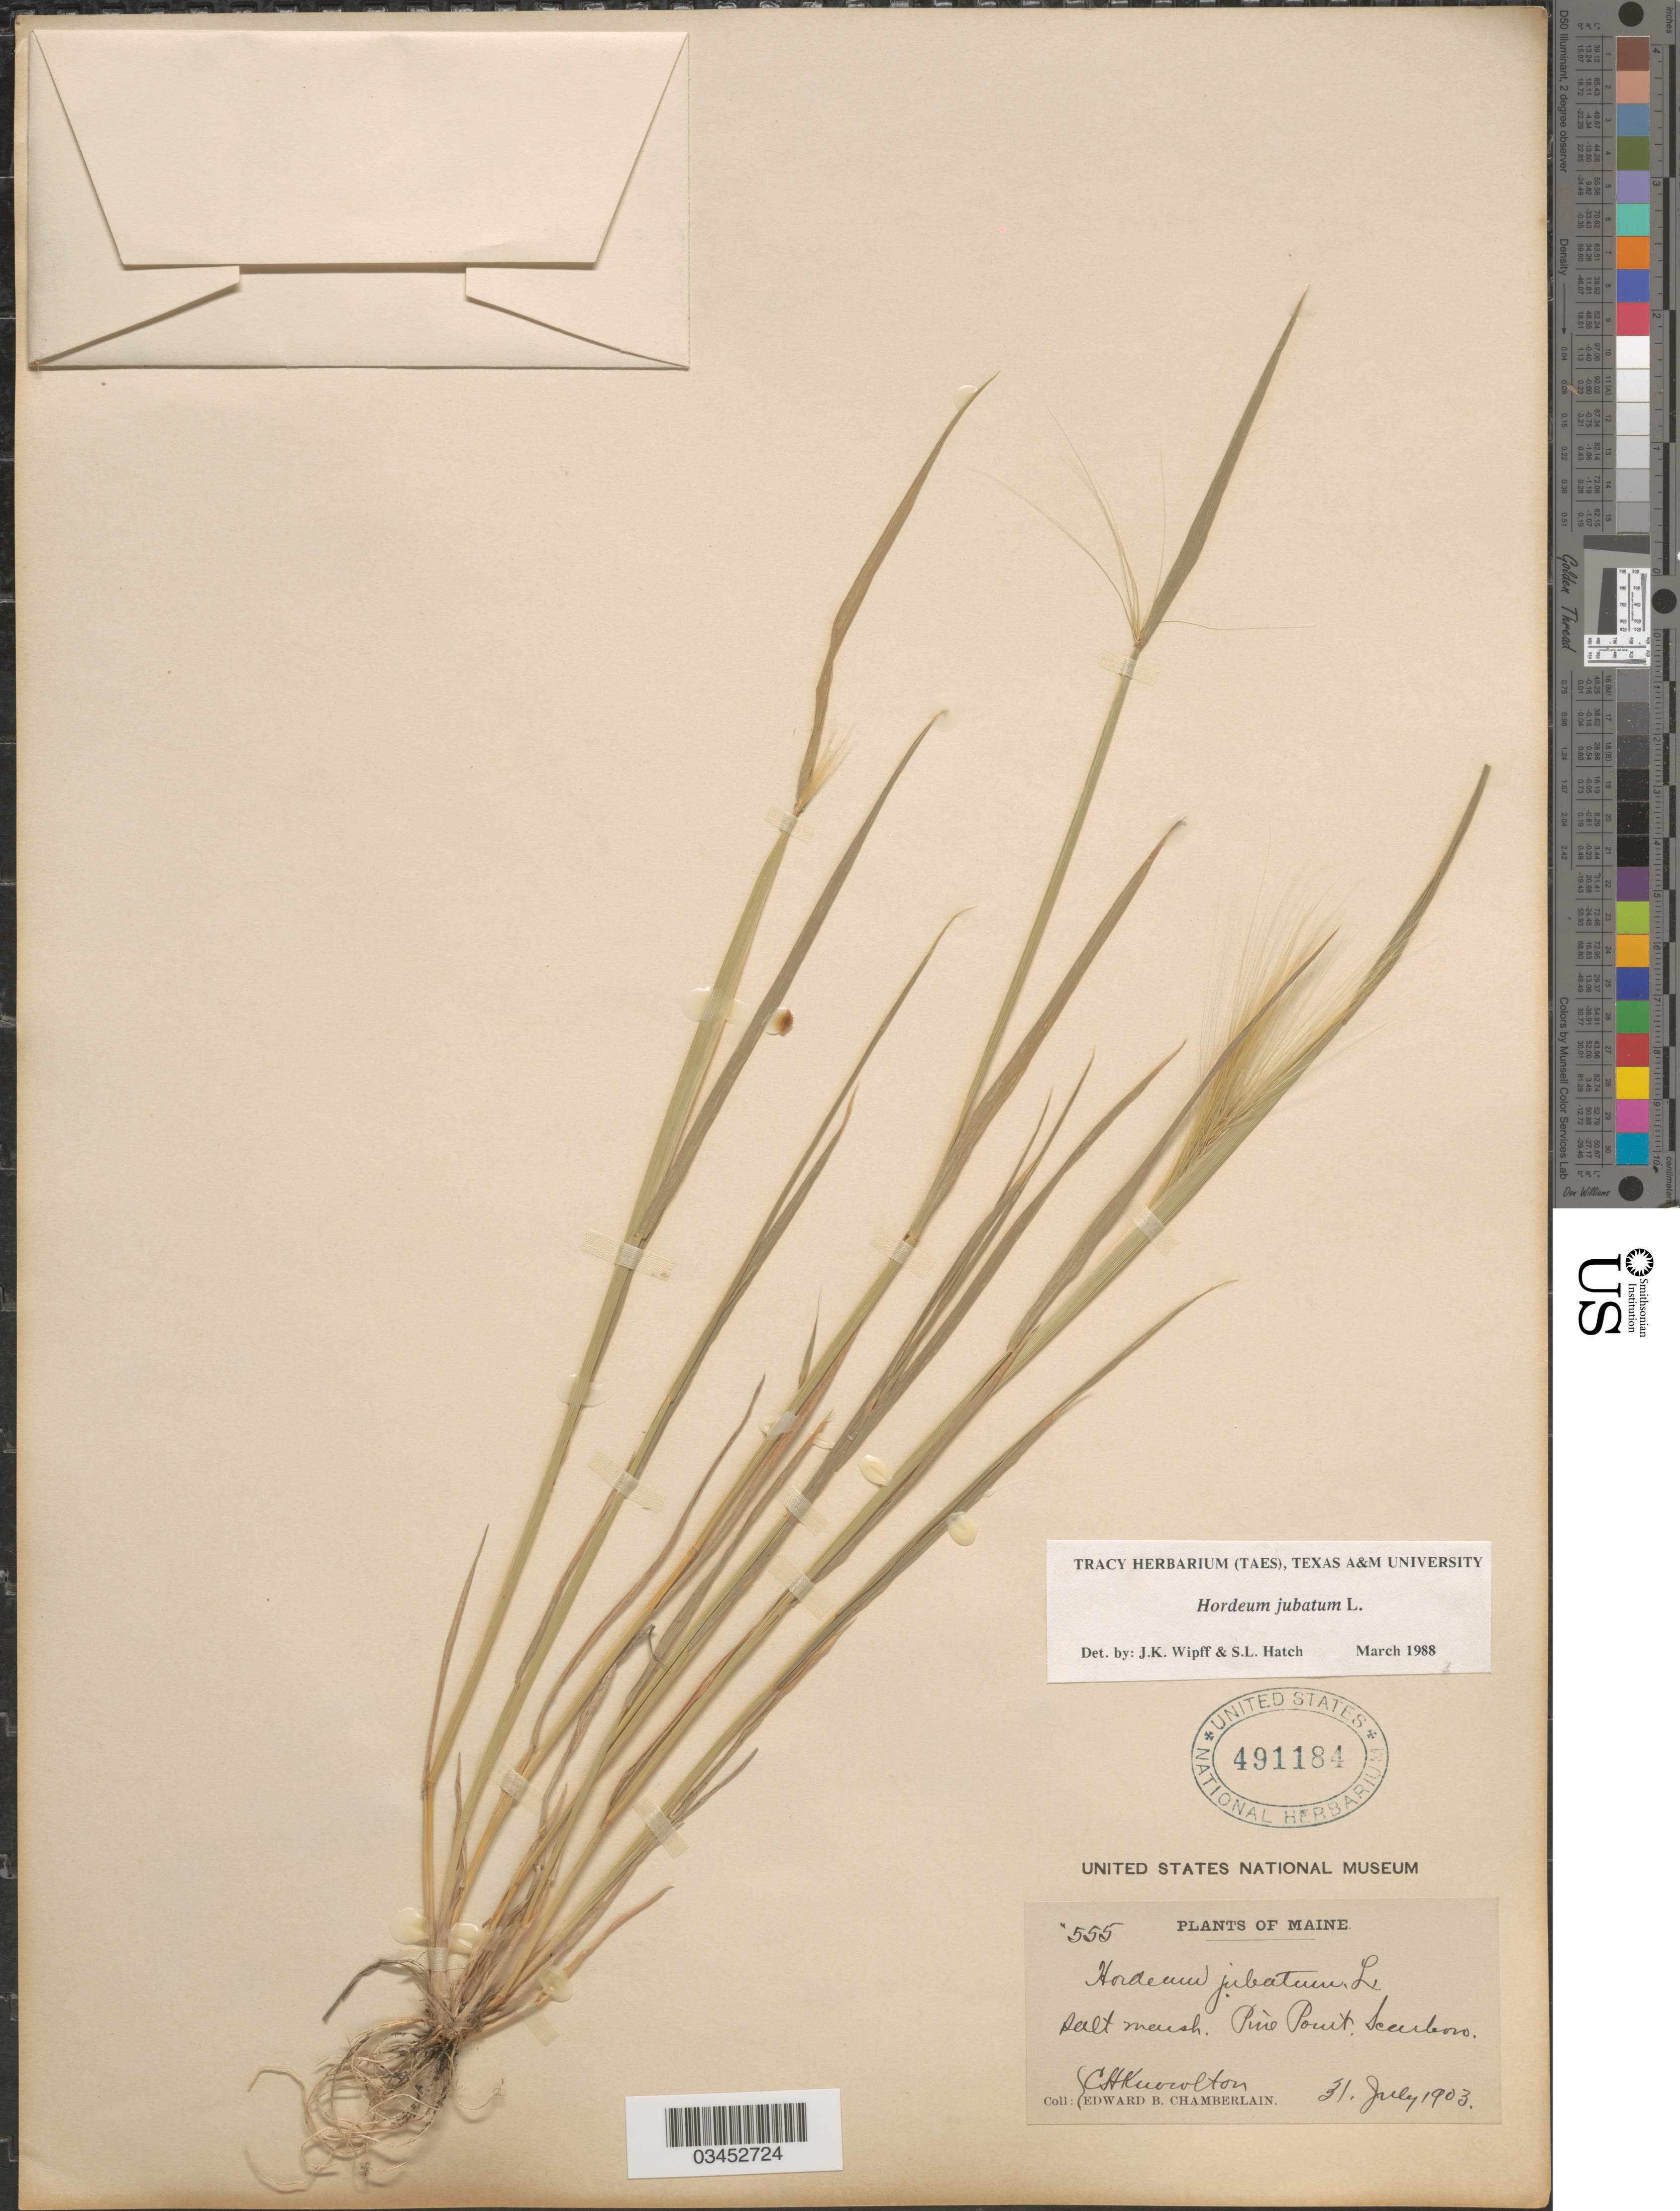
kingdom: Plantae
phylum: Tracheophyta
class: Liliopsida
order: Poales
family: Poaceae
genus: Hordeum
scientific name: Hordeum jubatum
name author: L.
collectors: C. H. Knowlton & E. Chamberlain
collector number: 555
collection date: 1903-07-31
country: United States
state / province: Maine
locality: Salt marsh. Pine Point. Scarboro.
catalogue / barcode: US 491184